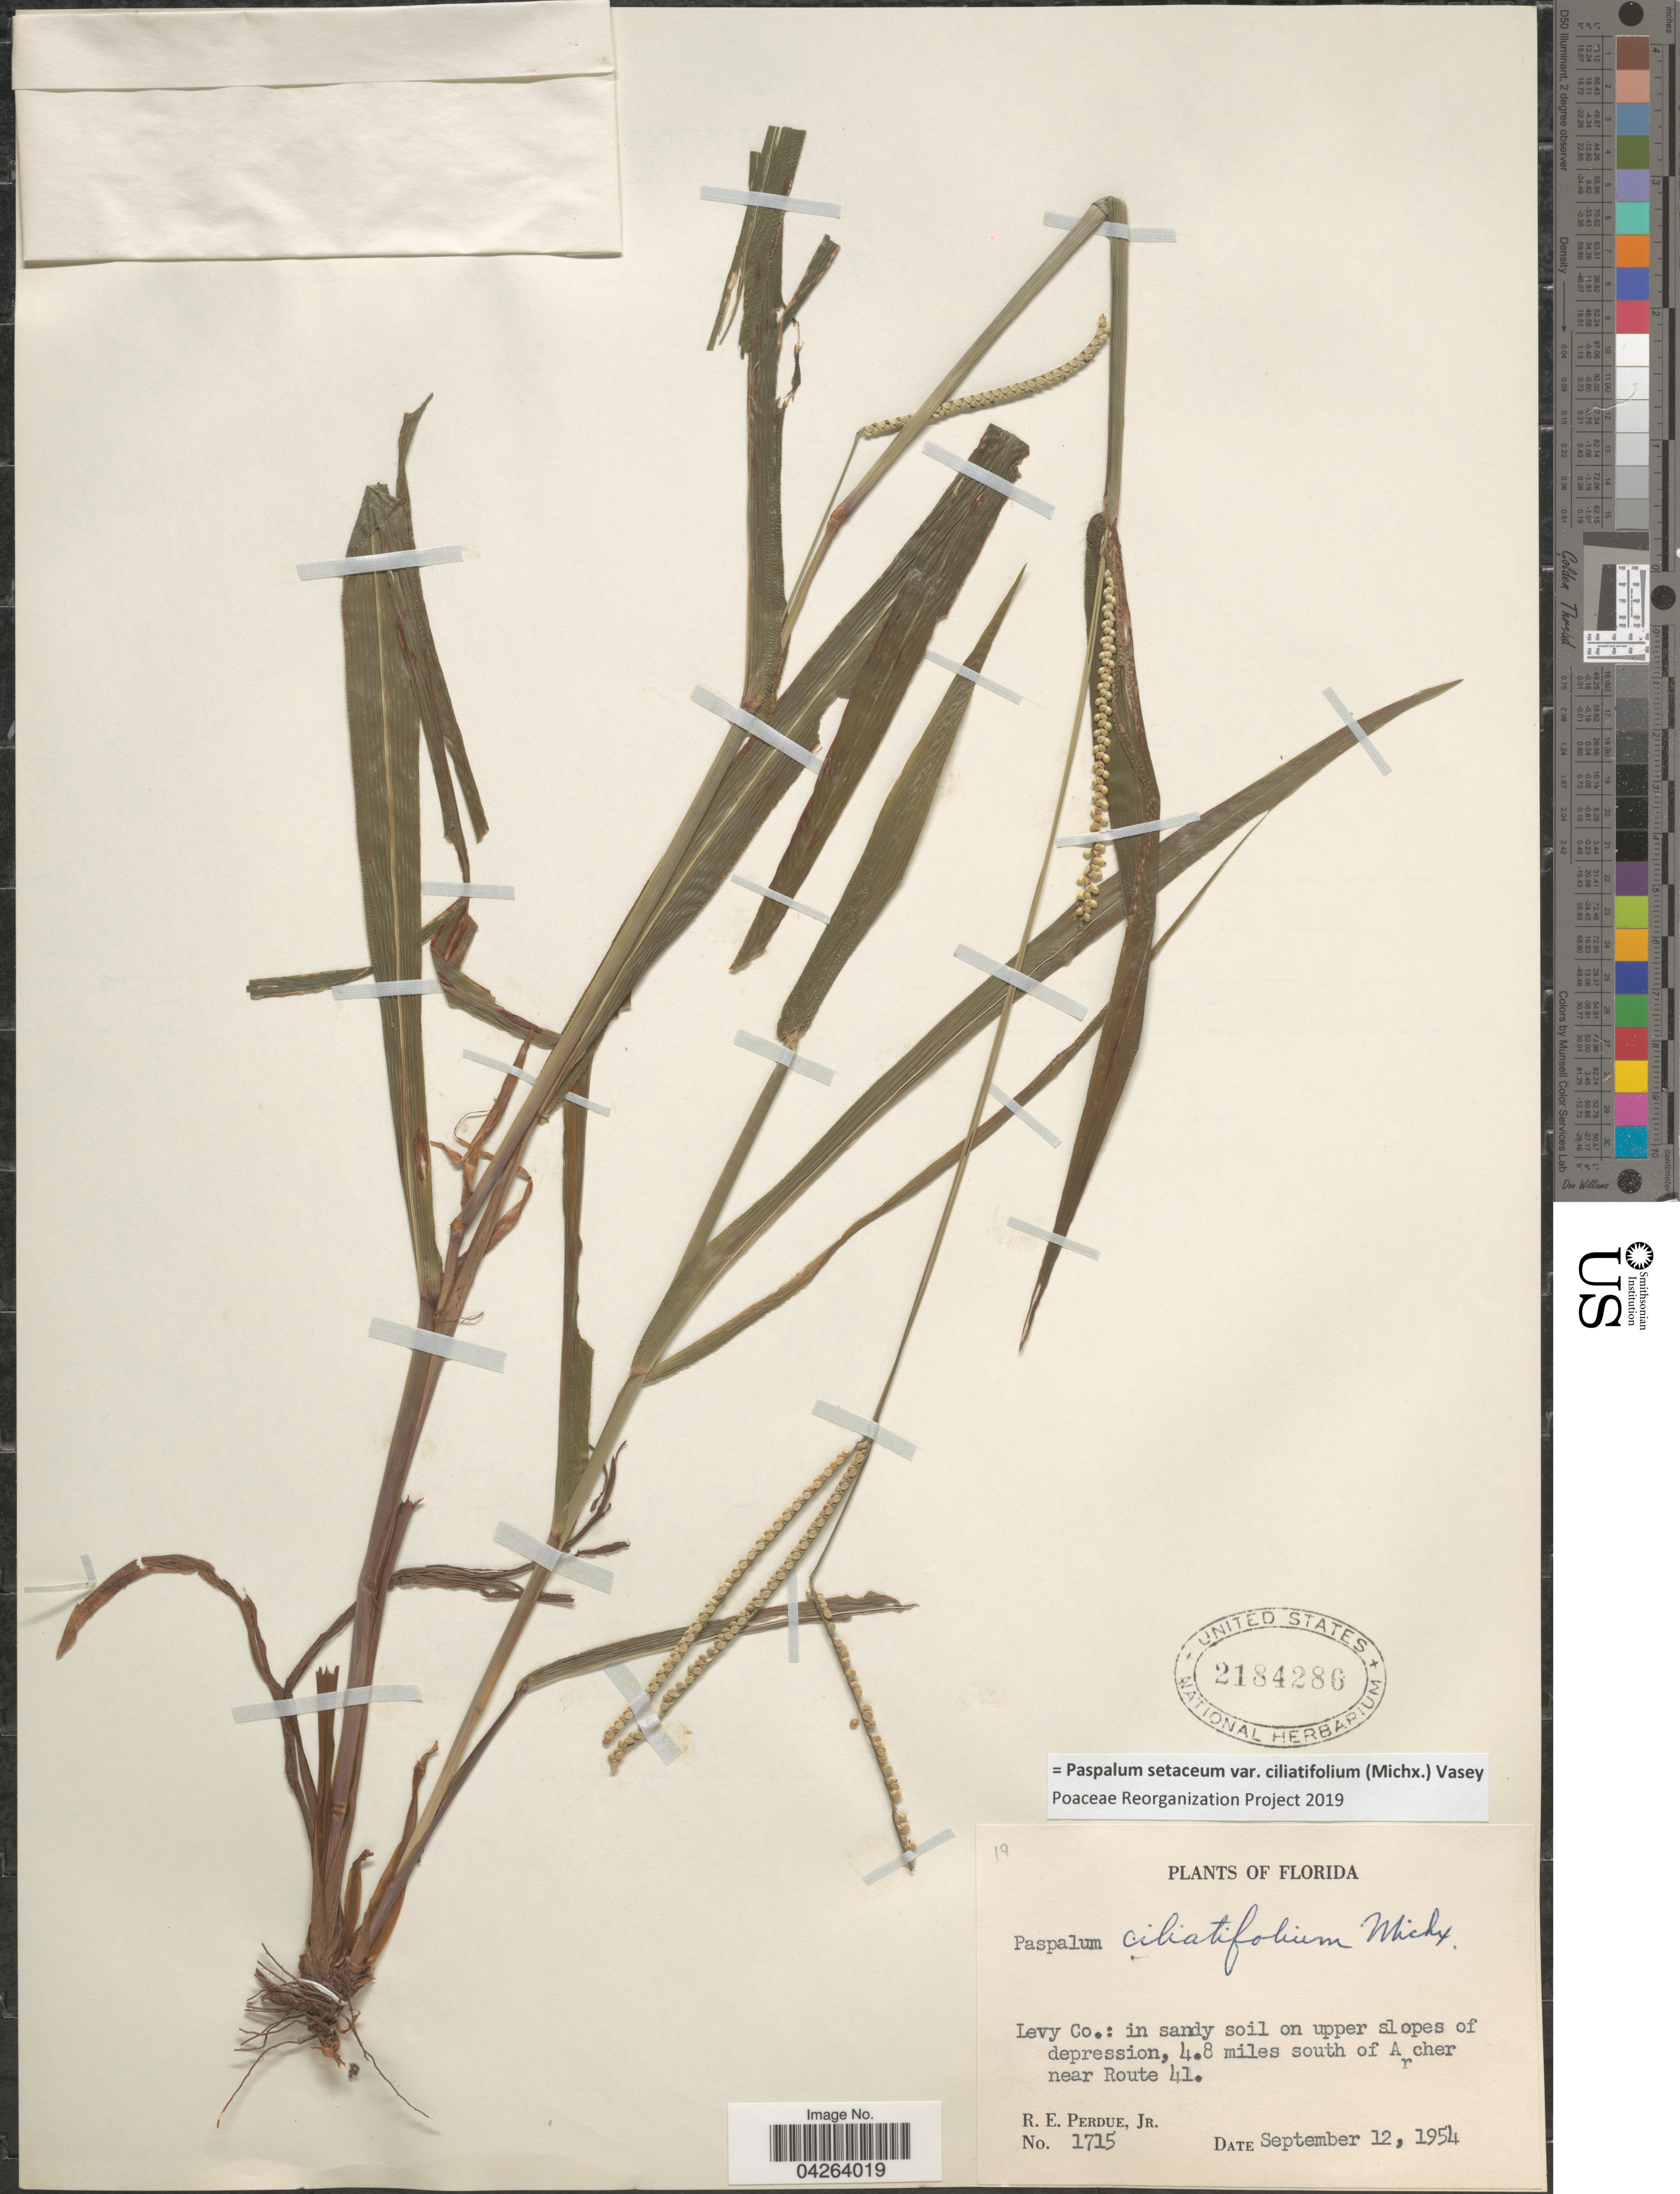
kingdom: Plantae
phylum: Tracheophyta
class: Liliopsida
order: Poales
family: Poaceae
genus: Paspalum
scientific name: Paspalum setaceum var. ciliatifolium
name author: (Michx.) Vasey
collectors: R. E. Perdue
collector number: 1715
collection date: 1954-09-12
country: United States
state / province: Florida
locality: Levy Co.: in sandy soil on upper slopes of depression, 4.8 miles south of Archer near Route 41.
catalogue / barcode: US 2184286